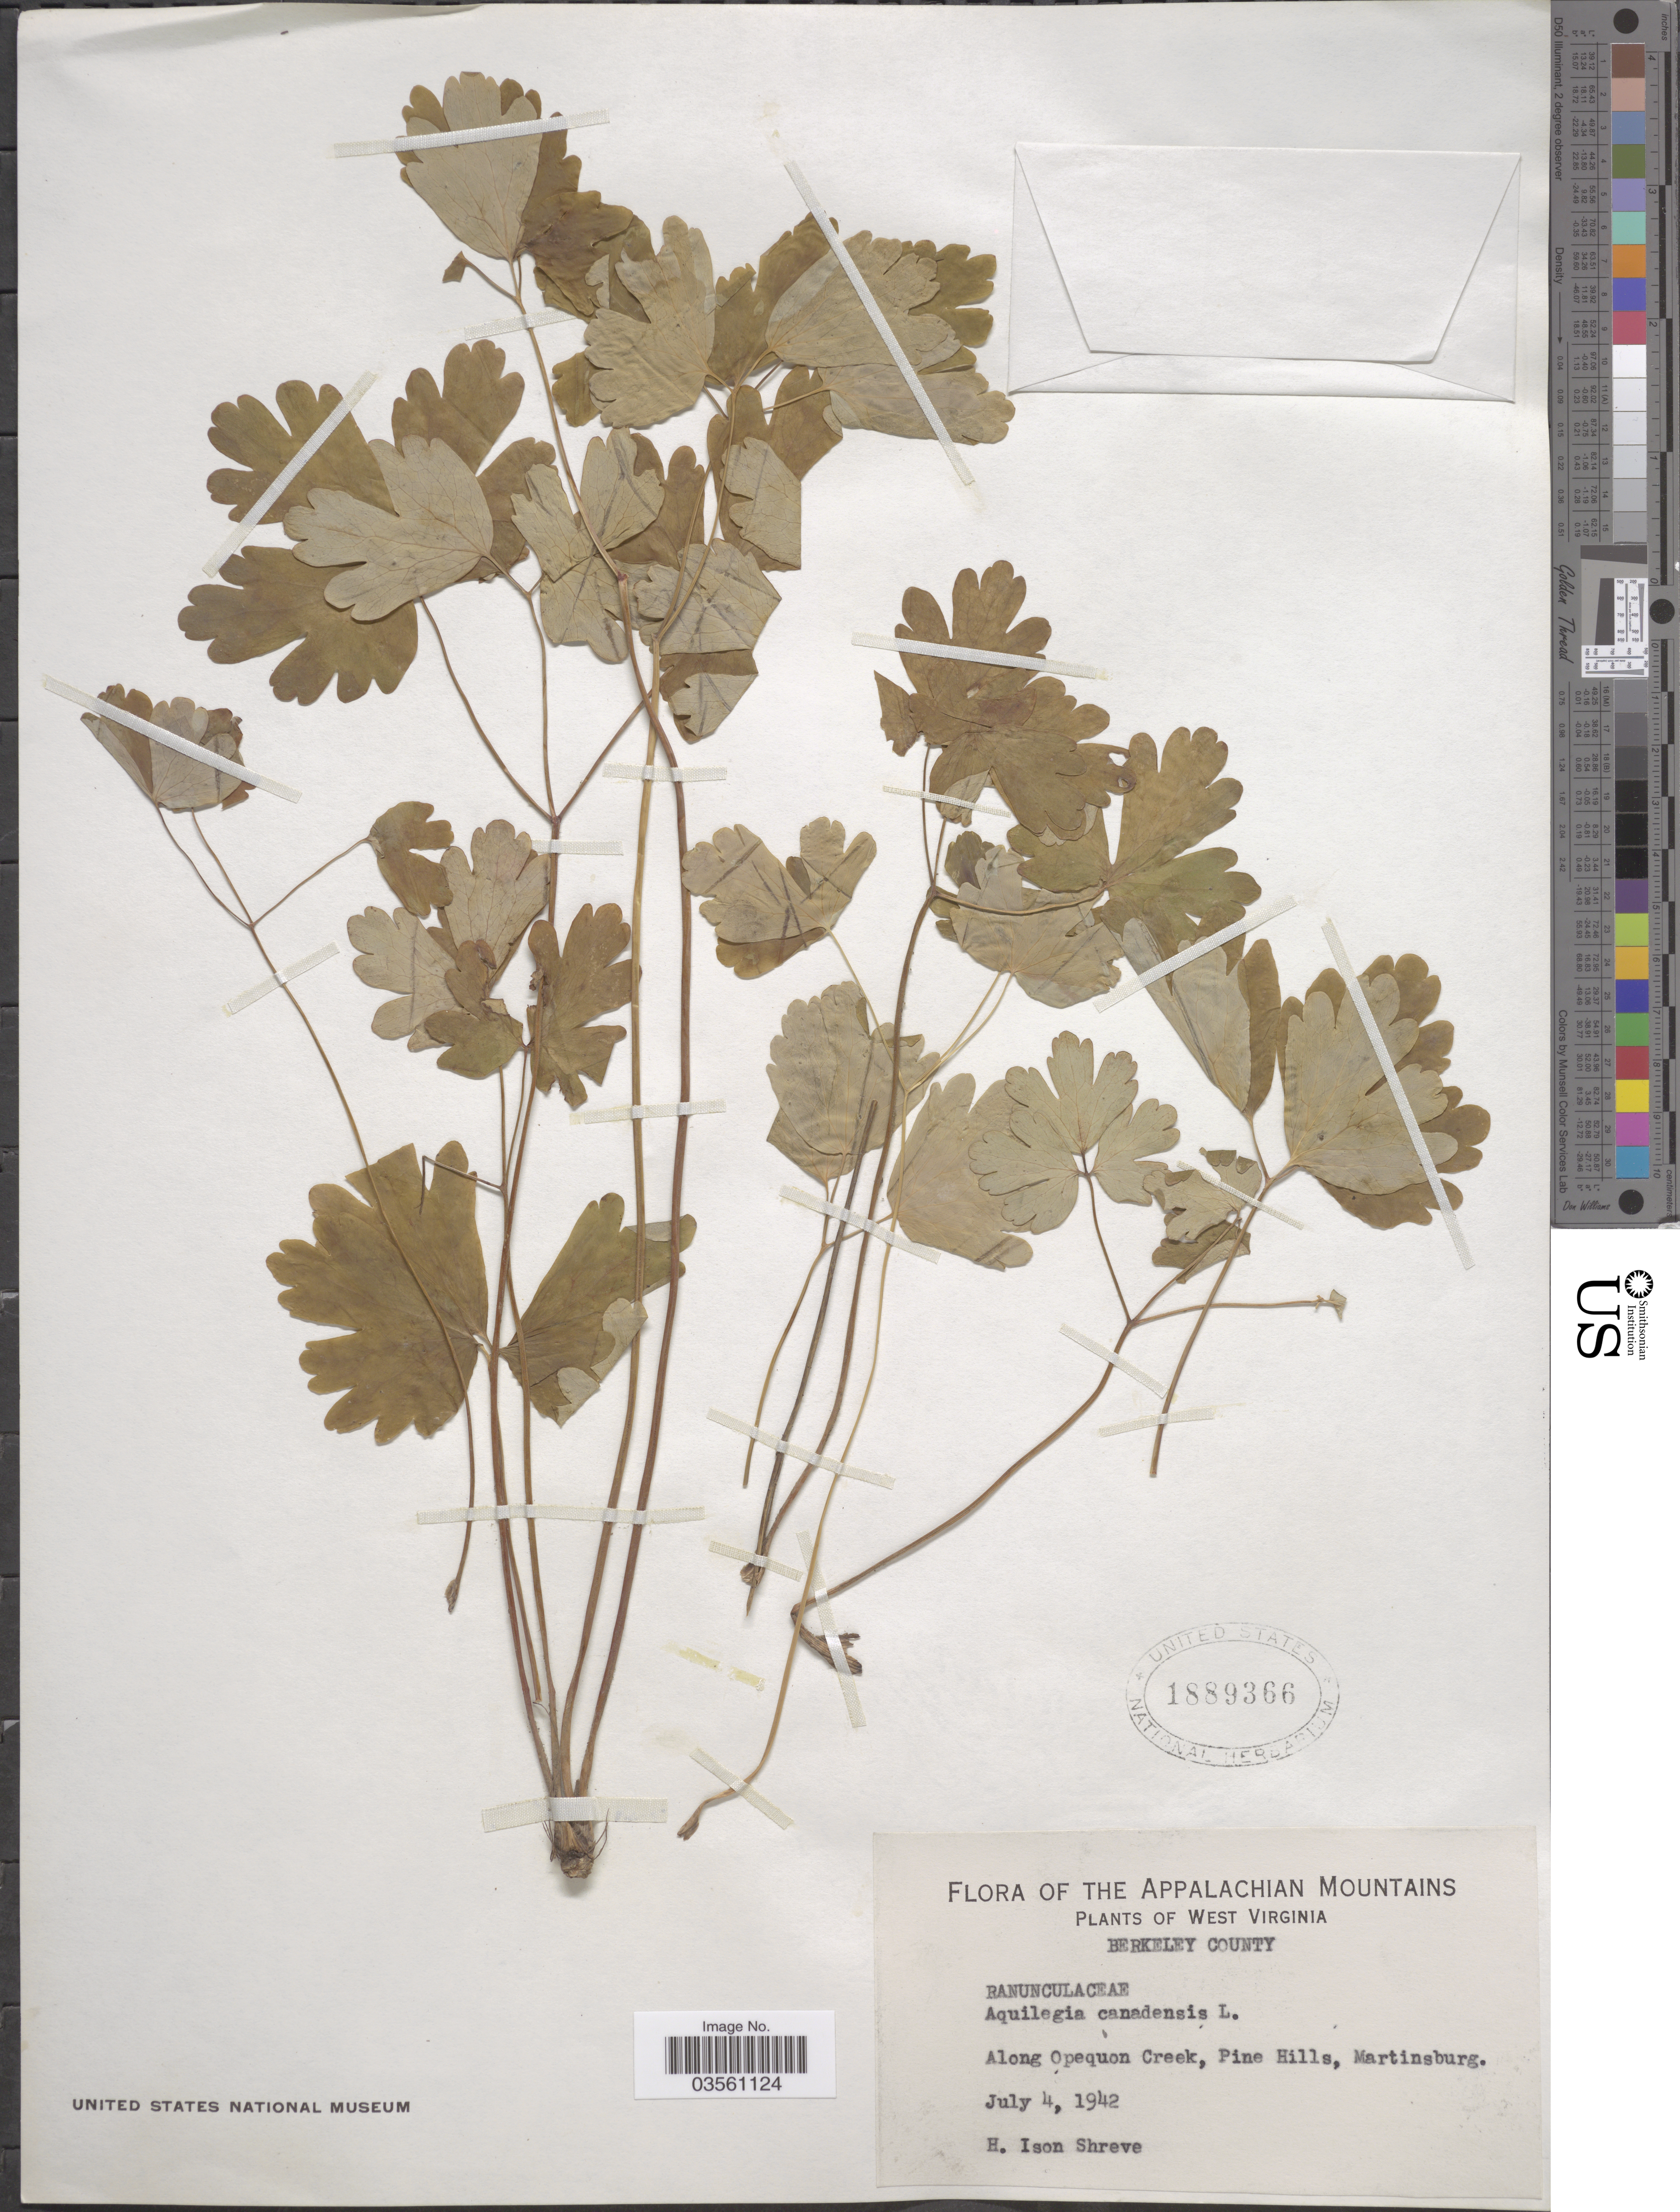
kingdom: Plantae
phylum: Tracheophyta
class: Magnoliopsida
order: Ranunculales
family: Ranunculaceae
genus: Aquilegia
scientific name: Aquilegia canadensis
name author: L.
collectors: H. Shreve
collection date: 1942-07-04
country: United States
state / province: West Virginia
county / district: Berkeley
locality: The Appalachian Mountains. Berkeley County. Along Opequon Creek, Pine Hills, Martinsburg.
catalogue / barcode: US 1889366